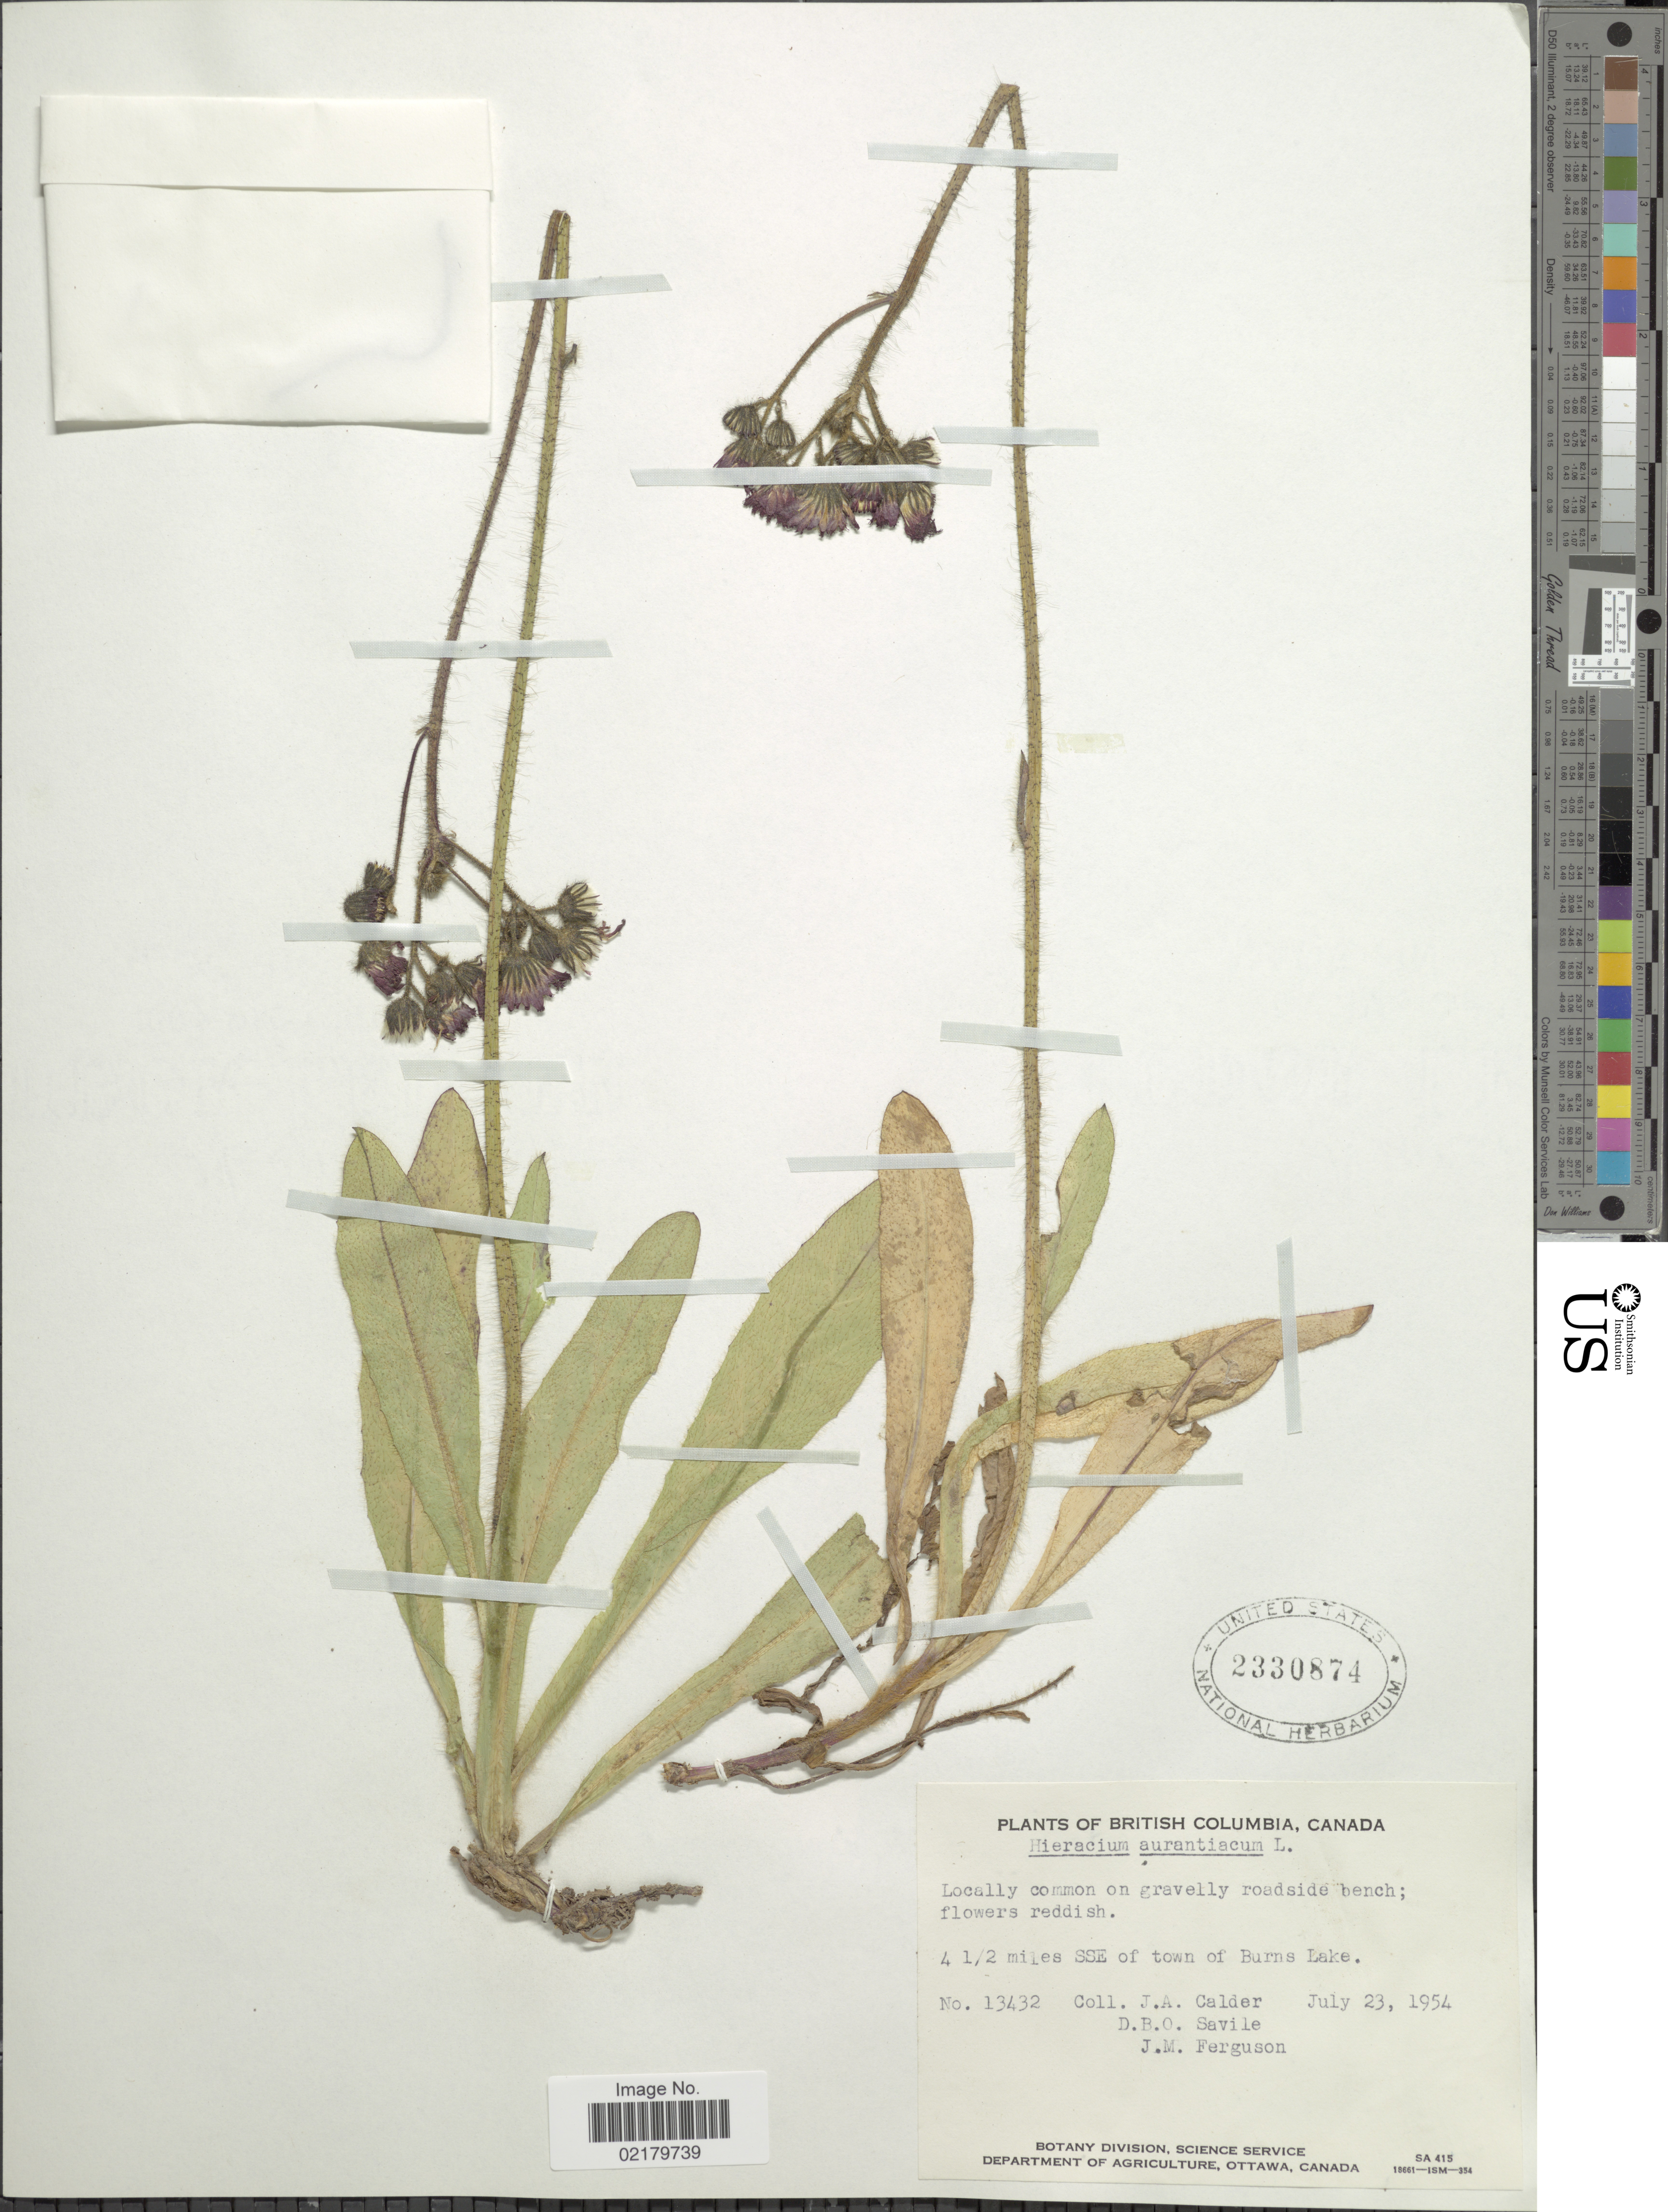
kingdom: Plantae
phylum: Tracheophyta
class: Magnoliopsida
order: Asterales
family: Asteraceae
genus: Pilosella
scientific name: Pilosella aurantiaca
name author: (L.) F.W. Schultz & Sch. Bip.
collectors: J. A. Calder, D. Savile & J. M. Ferguson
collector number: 13432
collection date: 1954-07-23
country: Canada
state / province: British Columbia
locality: Locally common on gravelly roadside bench; 4½ miles SSE of town of Burns Lake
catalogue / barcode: US 2330874